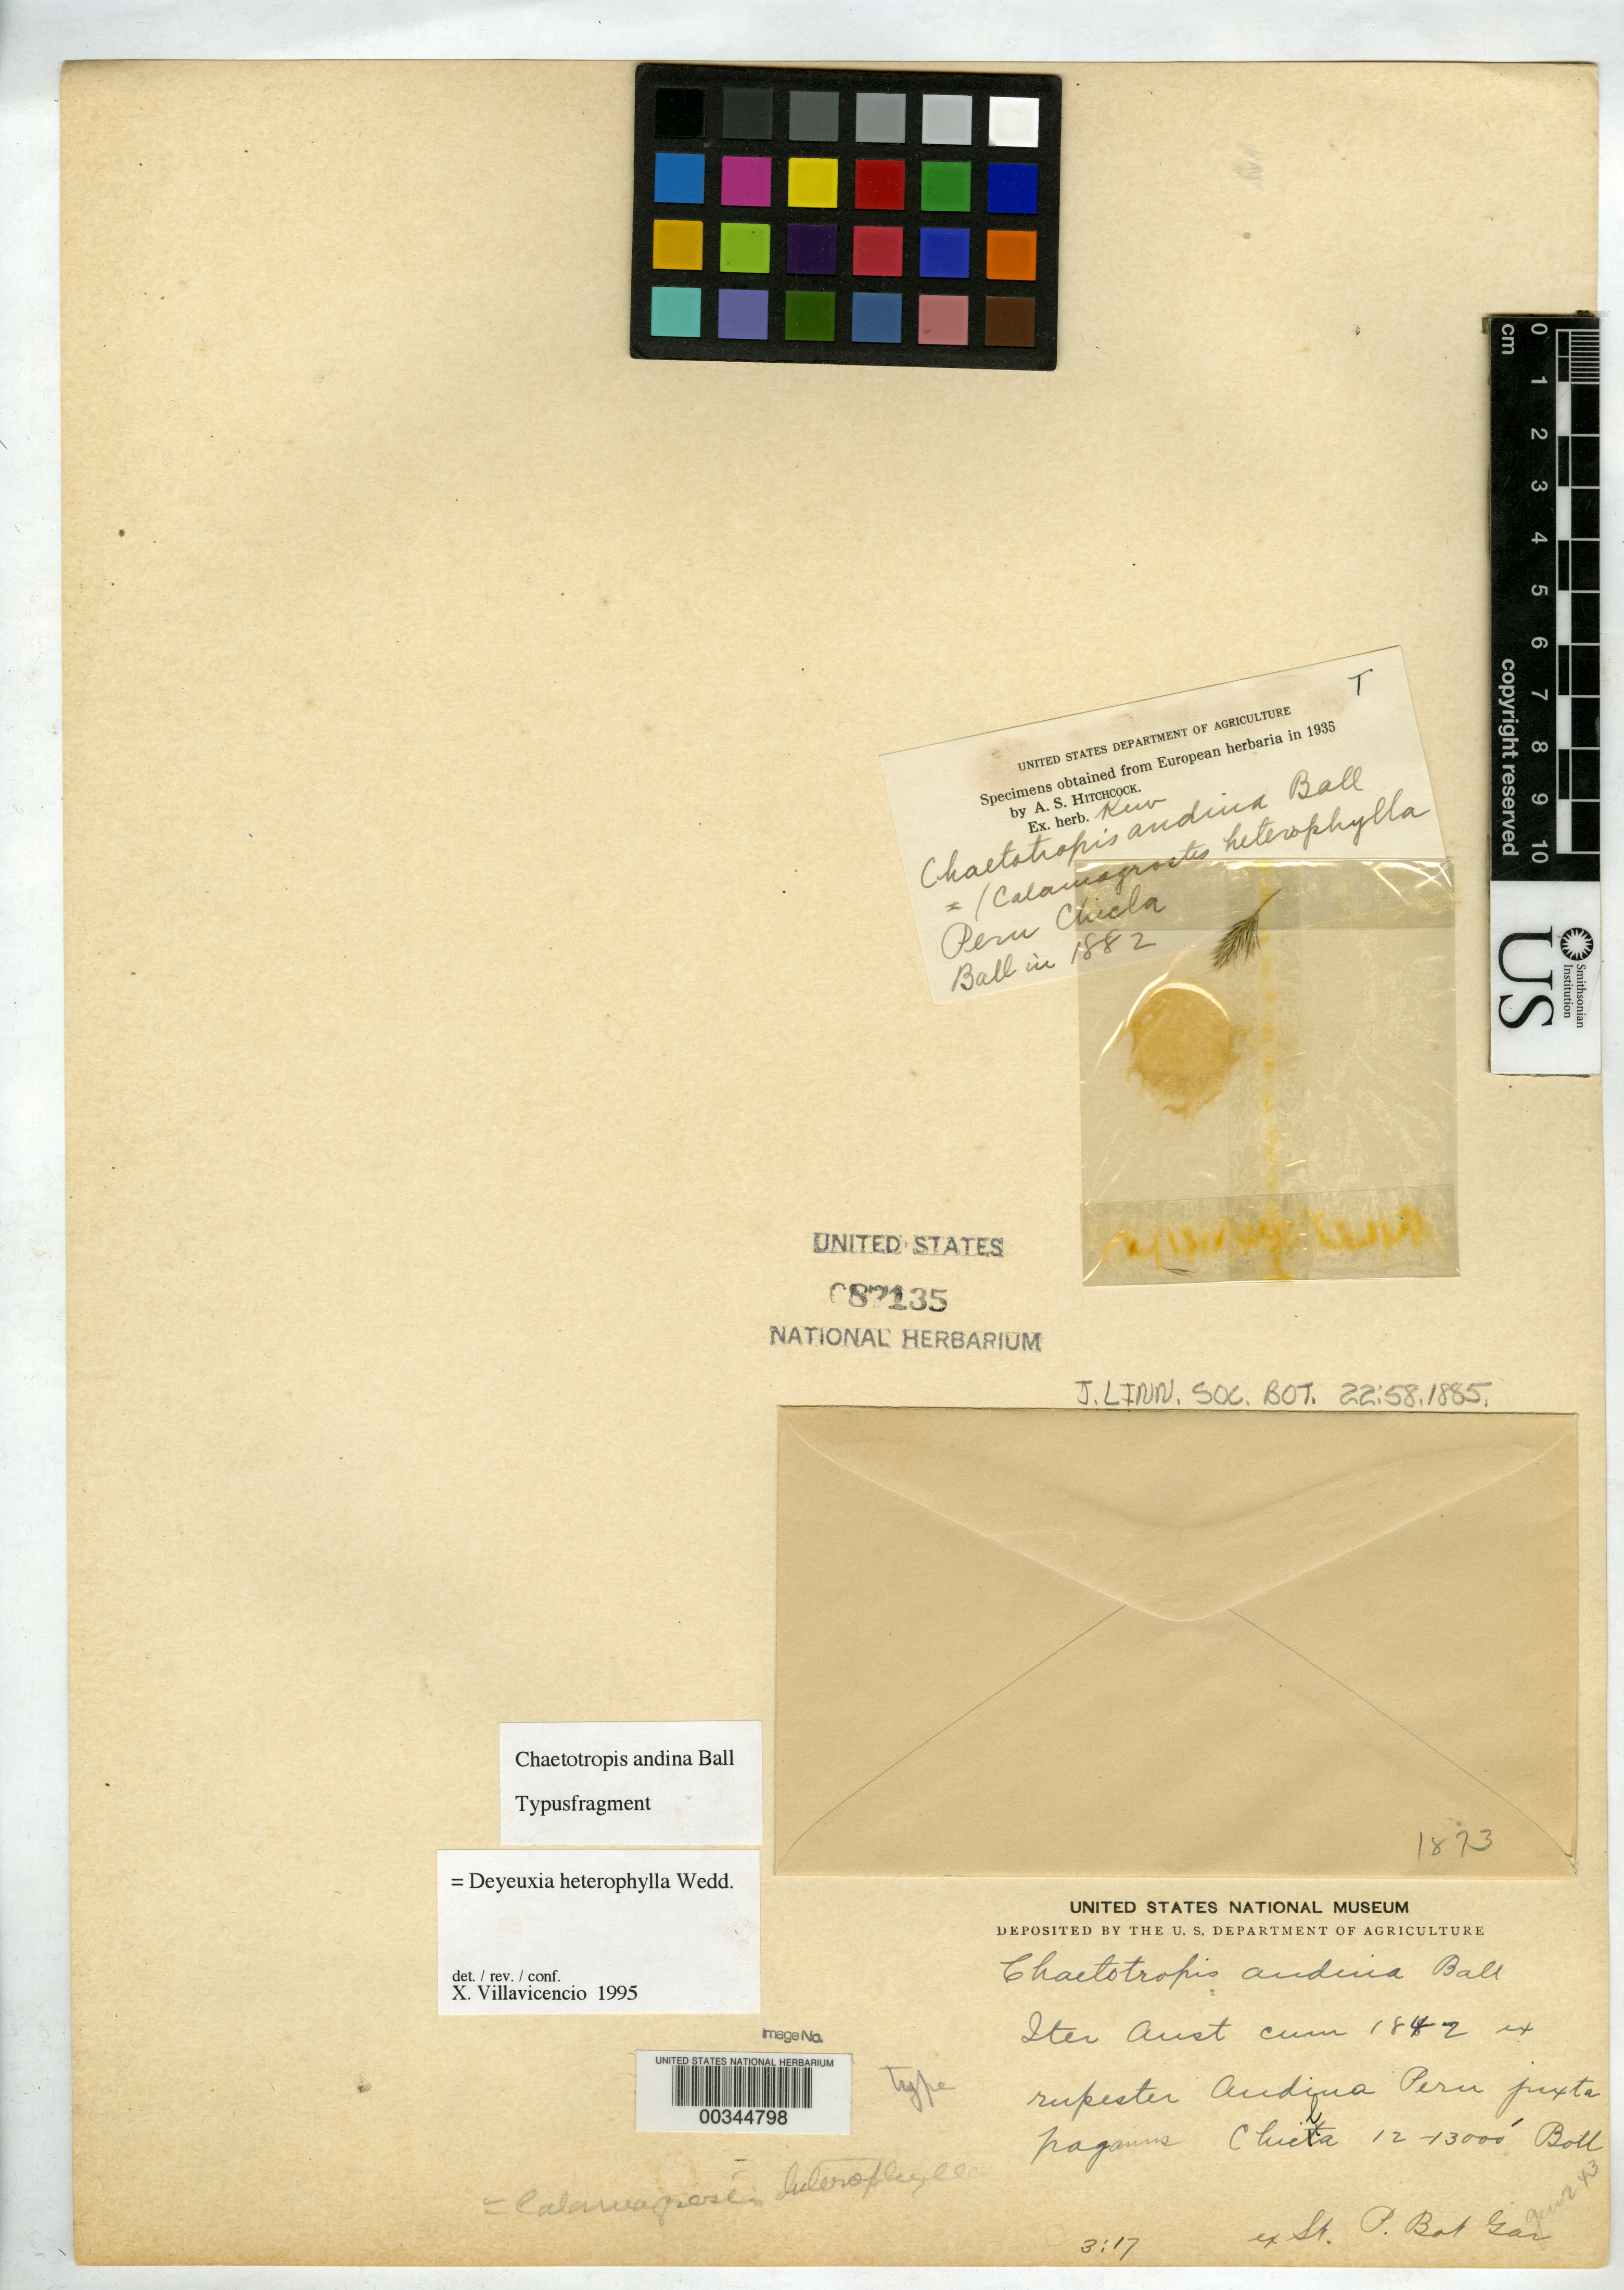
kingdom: Plantae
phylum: Tracheophyta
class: Liliopsida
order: Poales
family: Poaceae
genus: Chaetotropis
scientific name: Chaetotropis andina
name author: Ball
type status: Type Fragment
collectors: J. Ball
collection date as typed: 1842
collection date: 1842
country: Peru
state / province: Lima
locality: Rupester Andina Peru juxta paganis Chicla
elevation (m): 3658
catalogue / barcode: US 87153